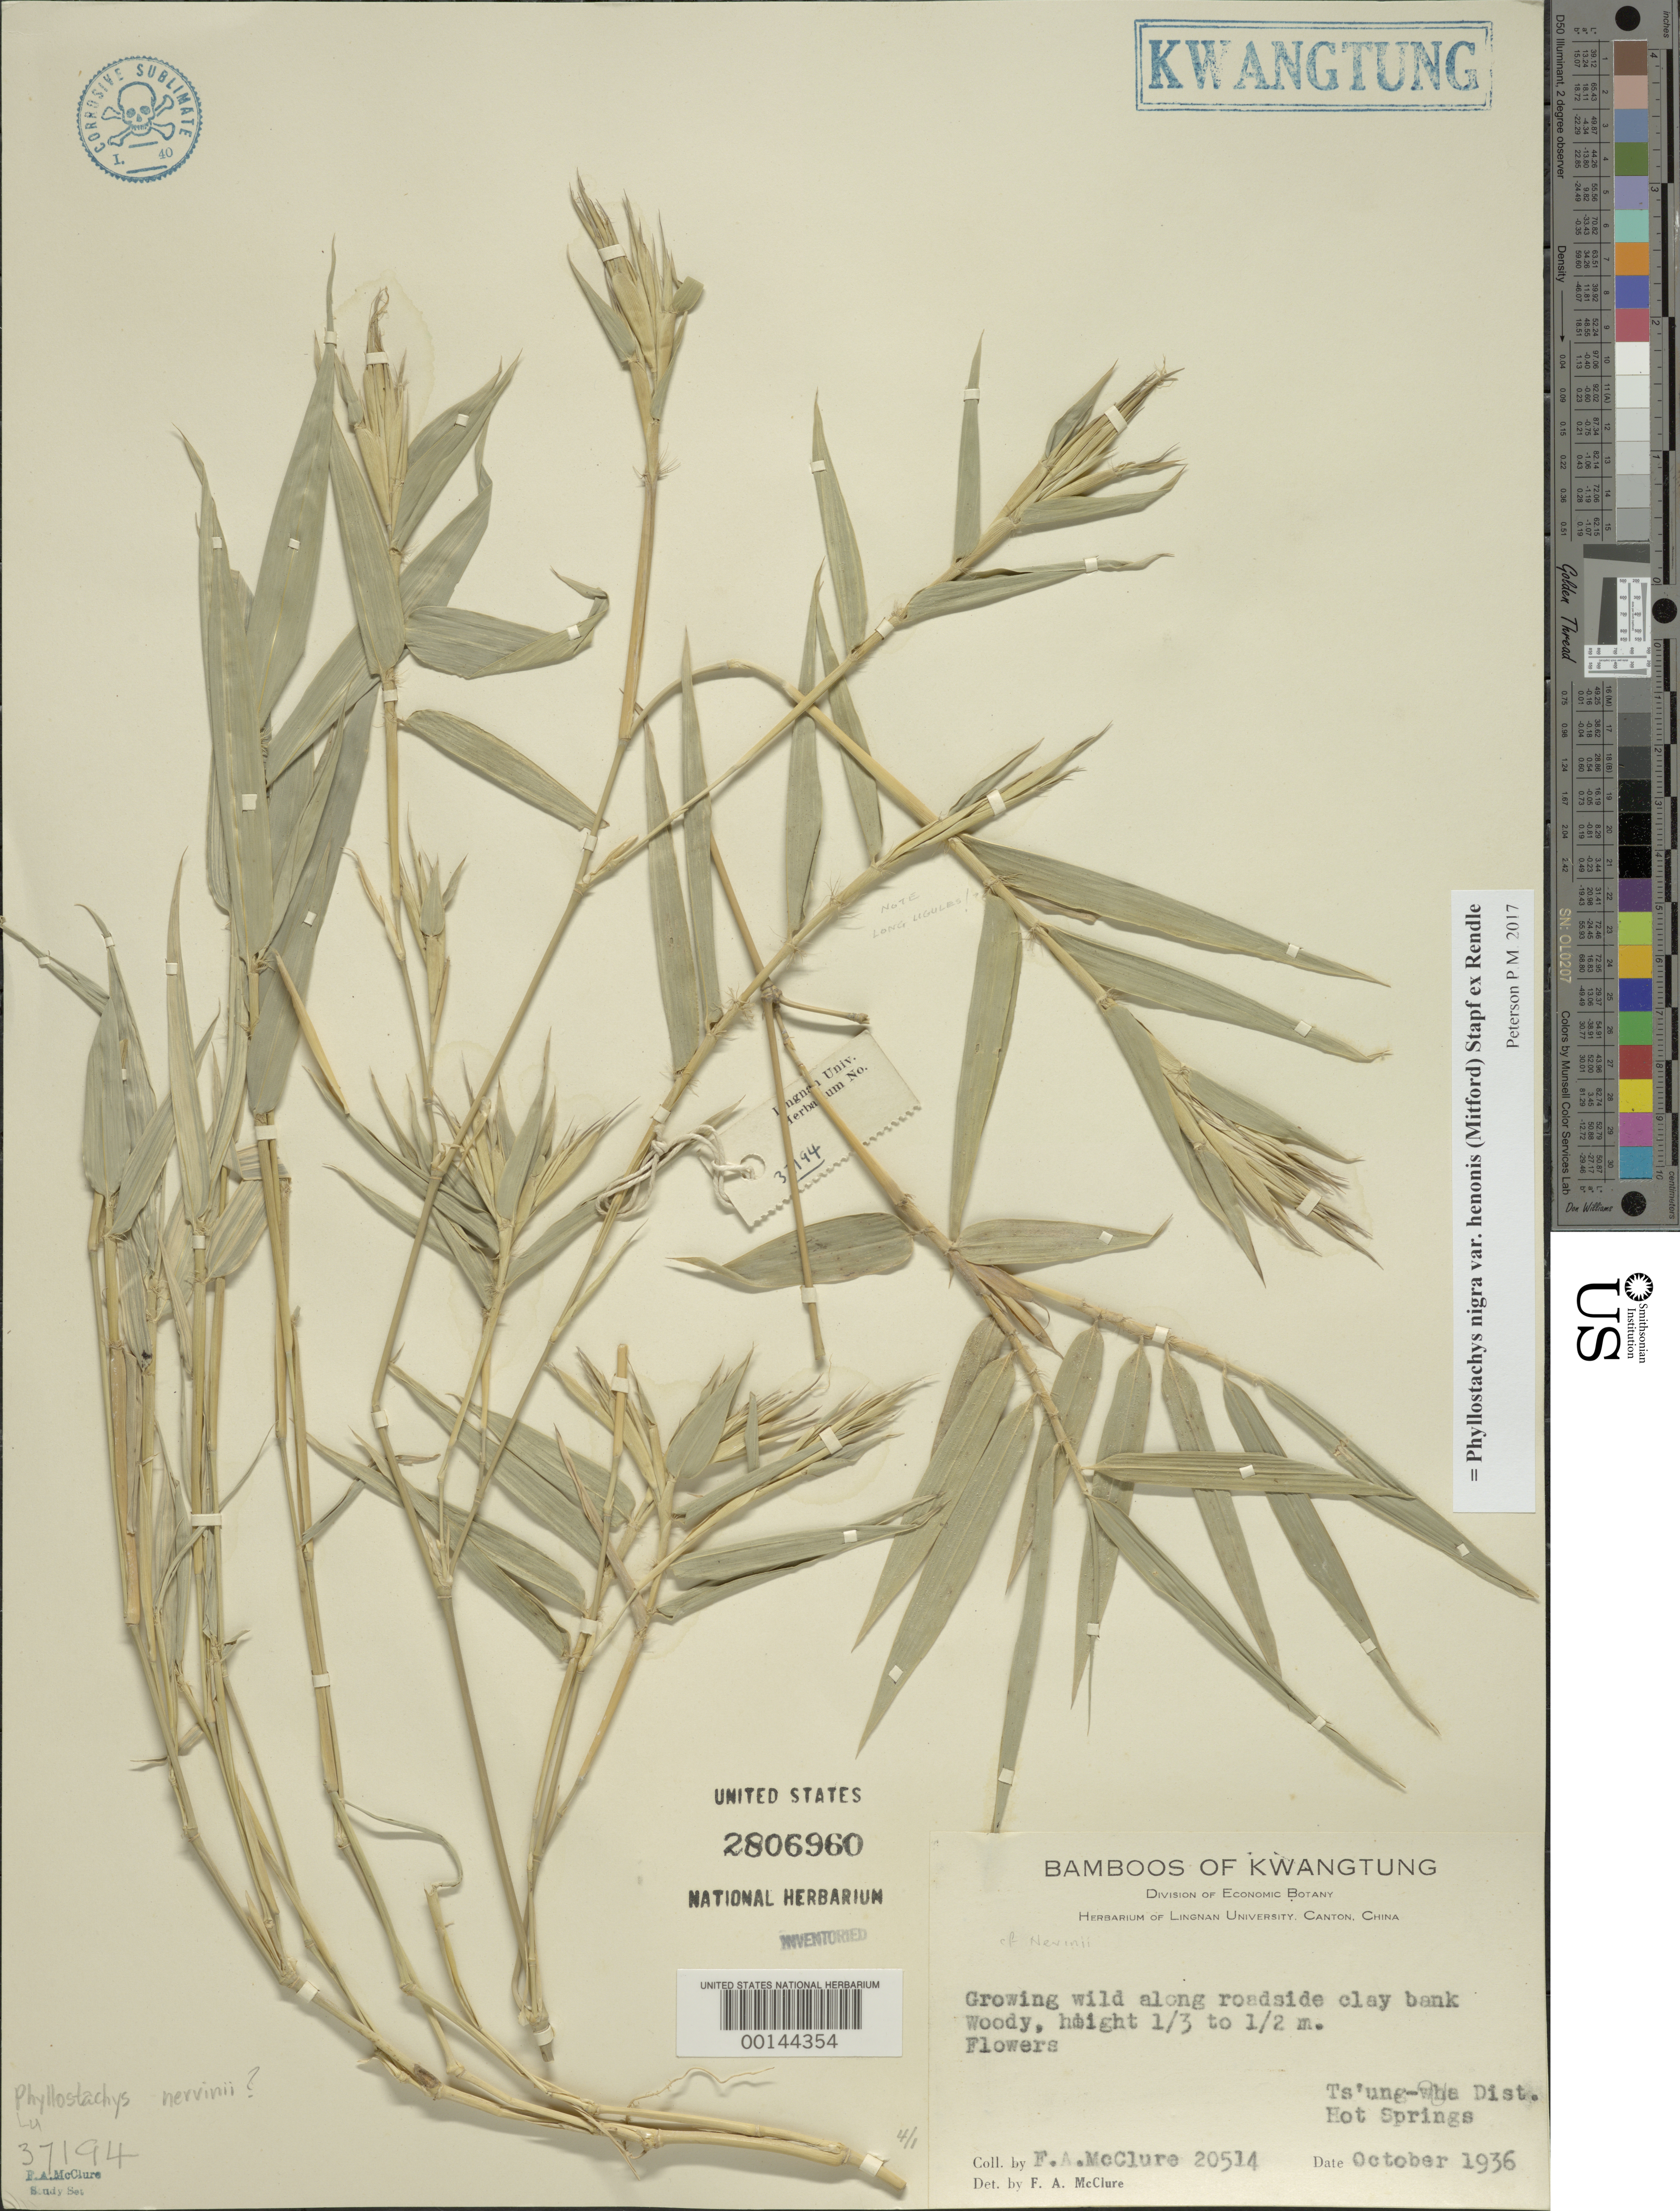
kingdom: Plantae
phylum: Tracheophyta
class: Liliopsida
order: Poales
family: Poaceae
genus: Phyllostachys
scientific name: Phyllostachys nigra var. henonis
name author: (Mitford) Stapf ex Rendle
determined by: Poaceae Reorganization Project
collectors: F. A. McClure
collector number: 20514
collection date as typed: Oct 1936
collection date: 1936-10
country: China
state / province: Guangdong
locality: Ts'ung-hwa, hot springs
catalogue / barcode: US 2806960